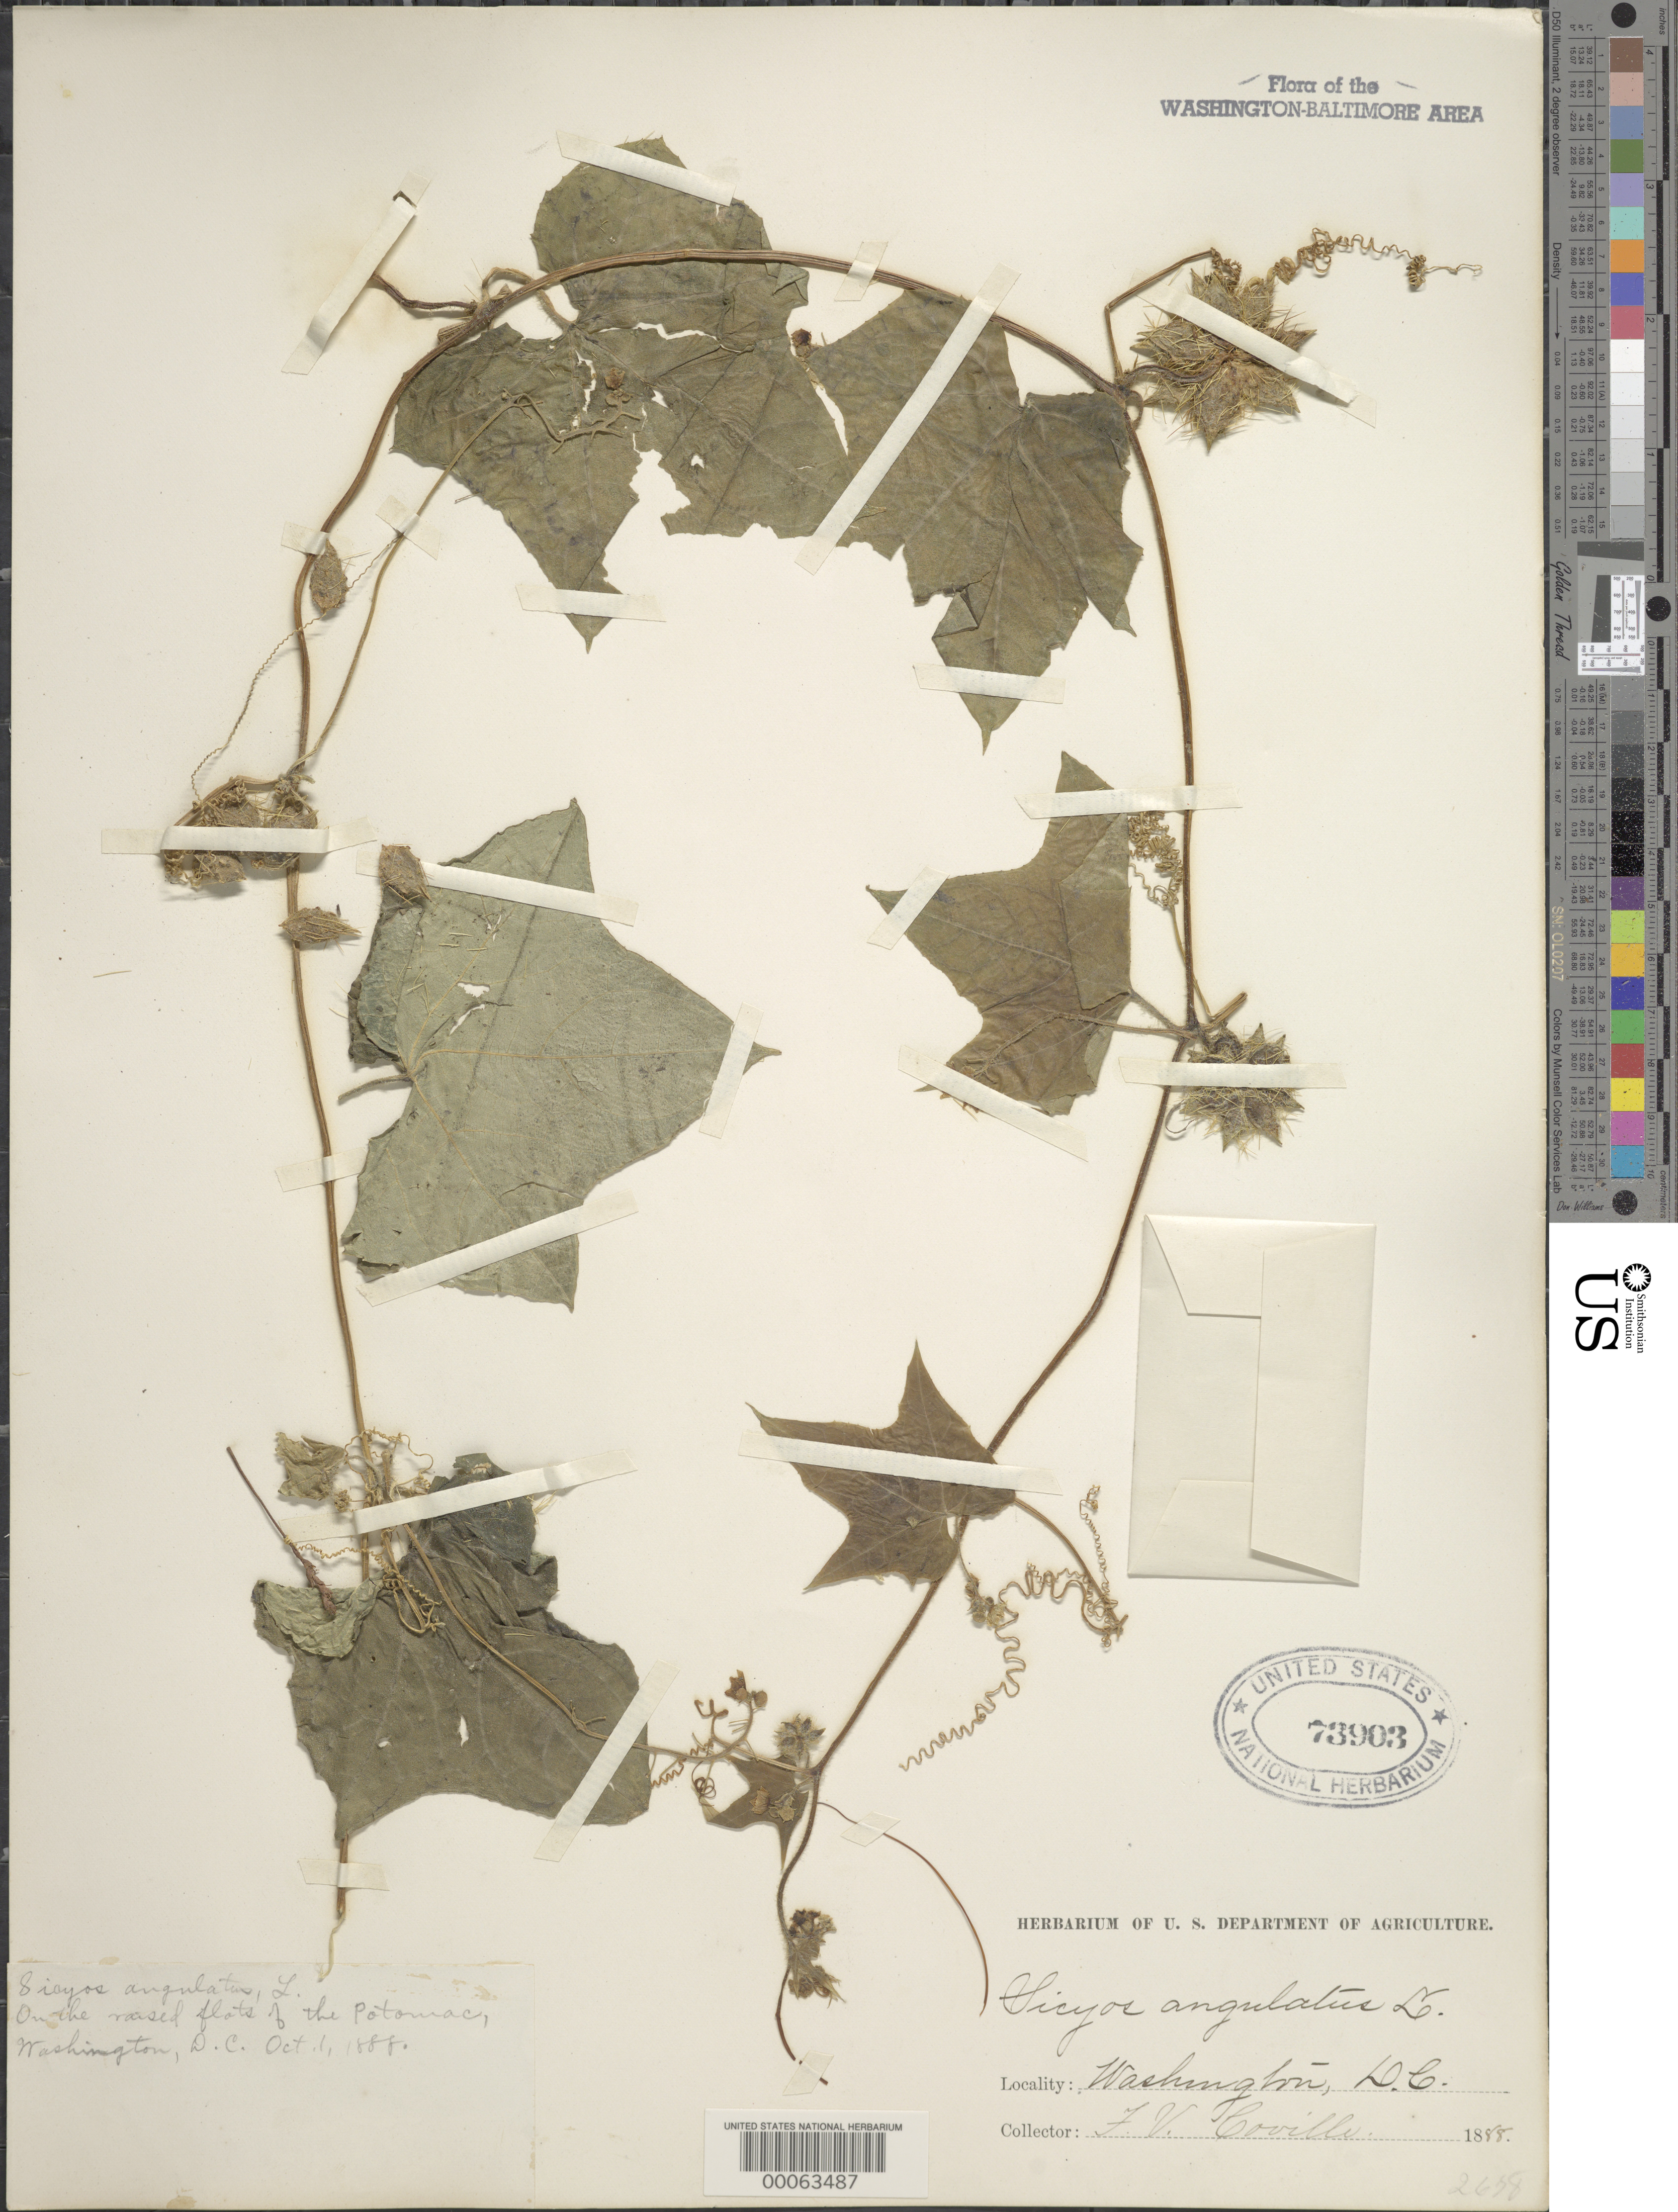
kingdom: Plantae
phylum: Tracheophyta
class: Magnoliopsida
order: Cucurbitales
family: Cucurbitaceae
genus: Sicyos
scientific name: Sicyos angulatus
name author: L.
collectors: F. V. Coville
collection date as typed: -1 Oct 1888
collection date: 1888-10-01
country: United States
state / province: District of Columbia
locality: Potomac flats C. & O. Canal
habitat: Raised flats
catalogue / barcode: US 73903